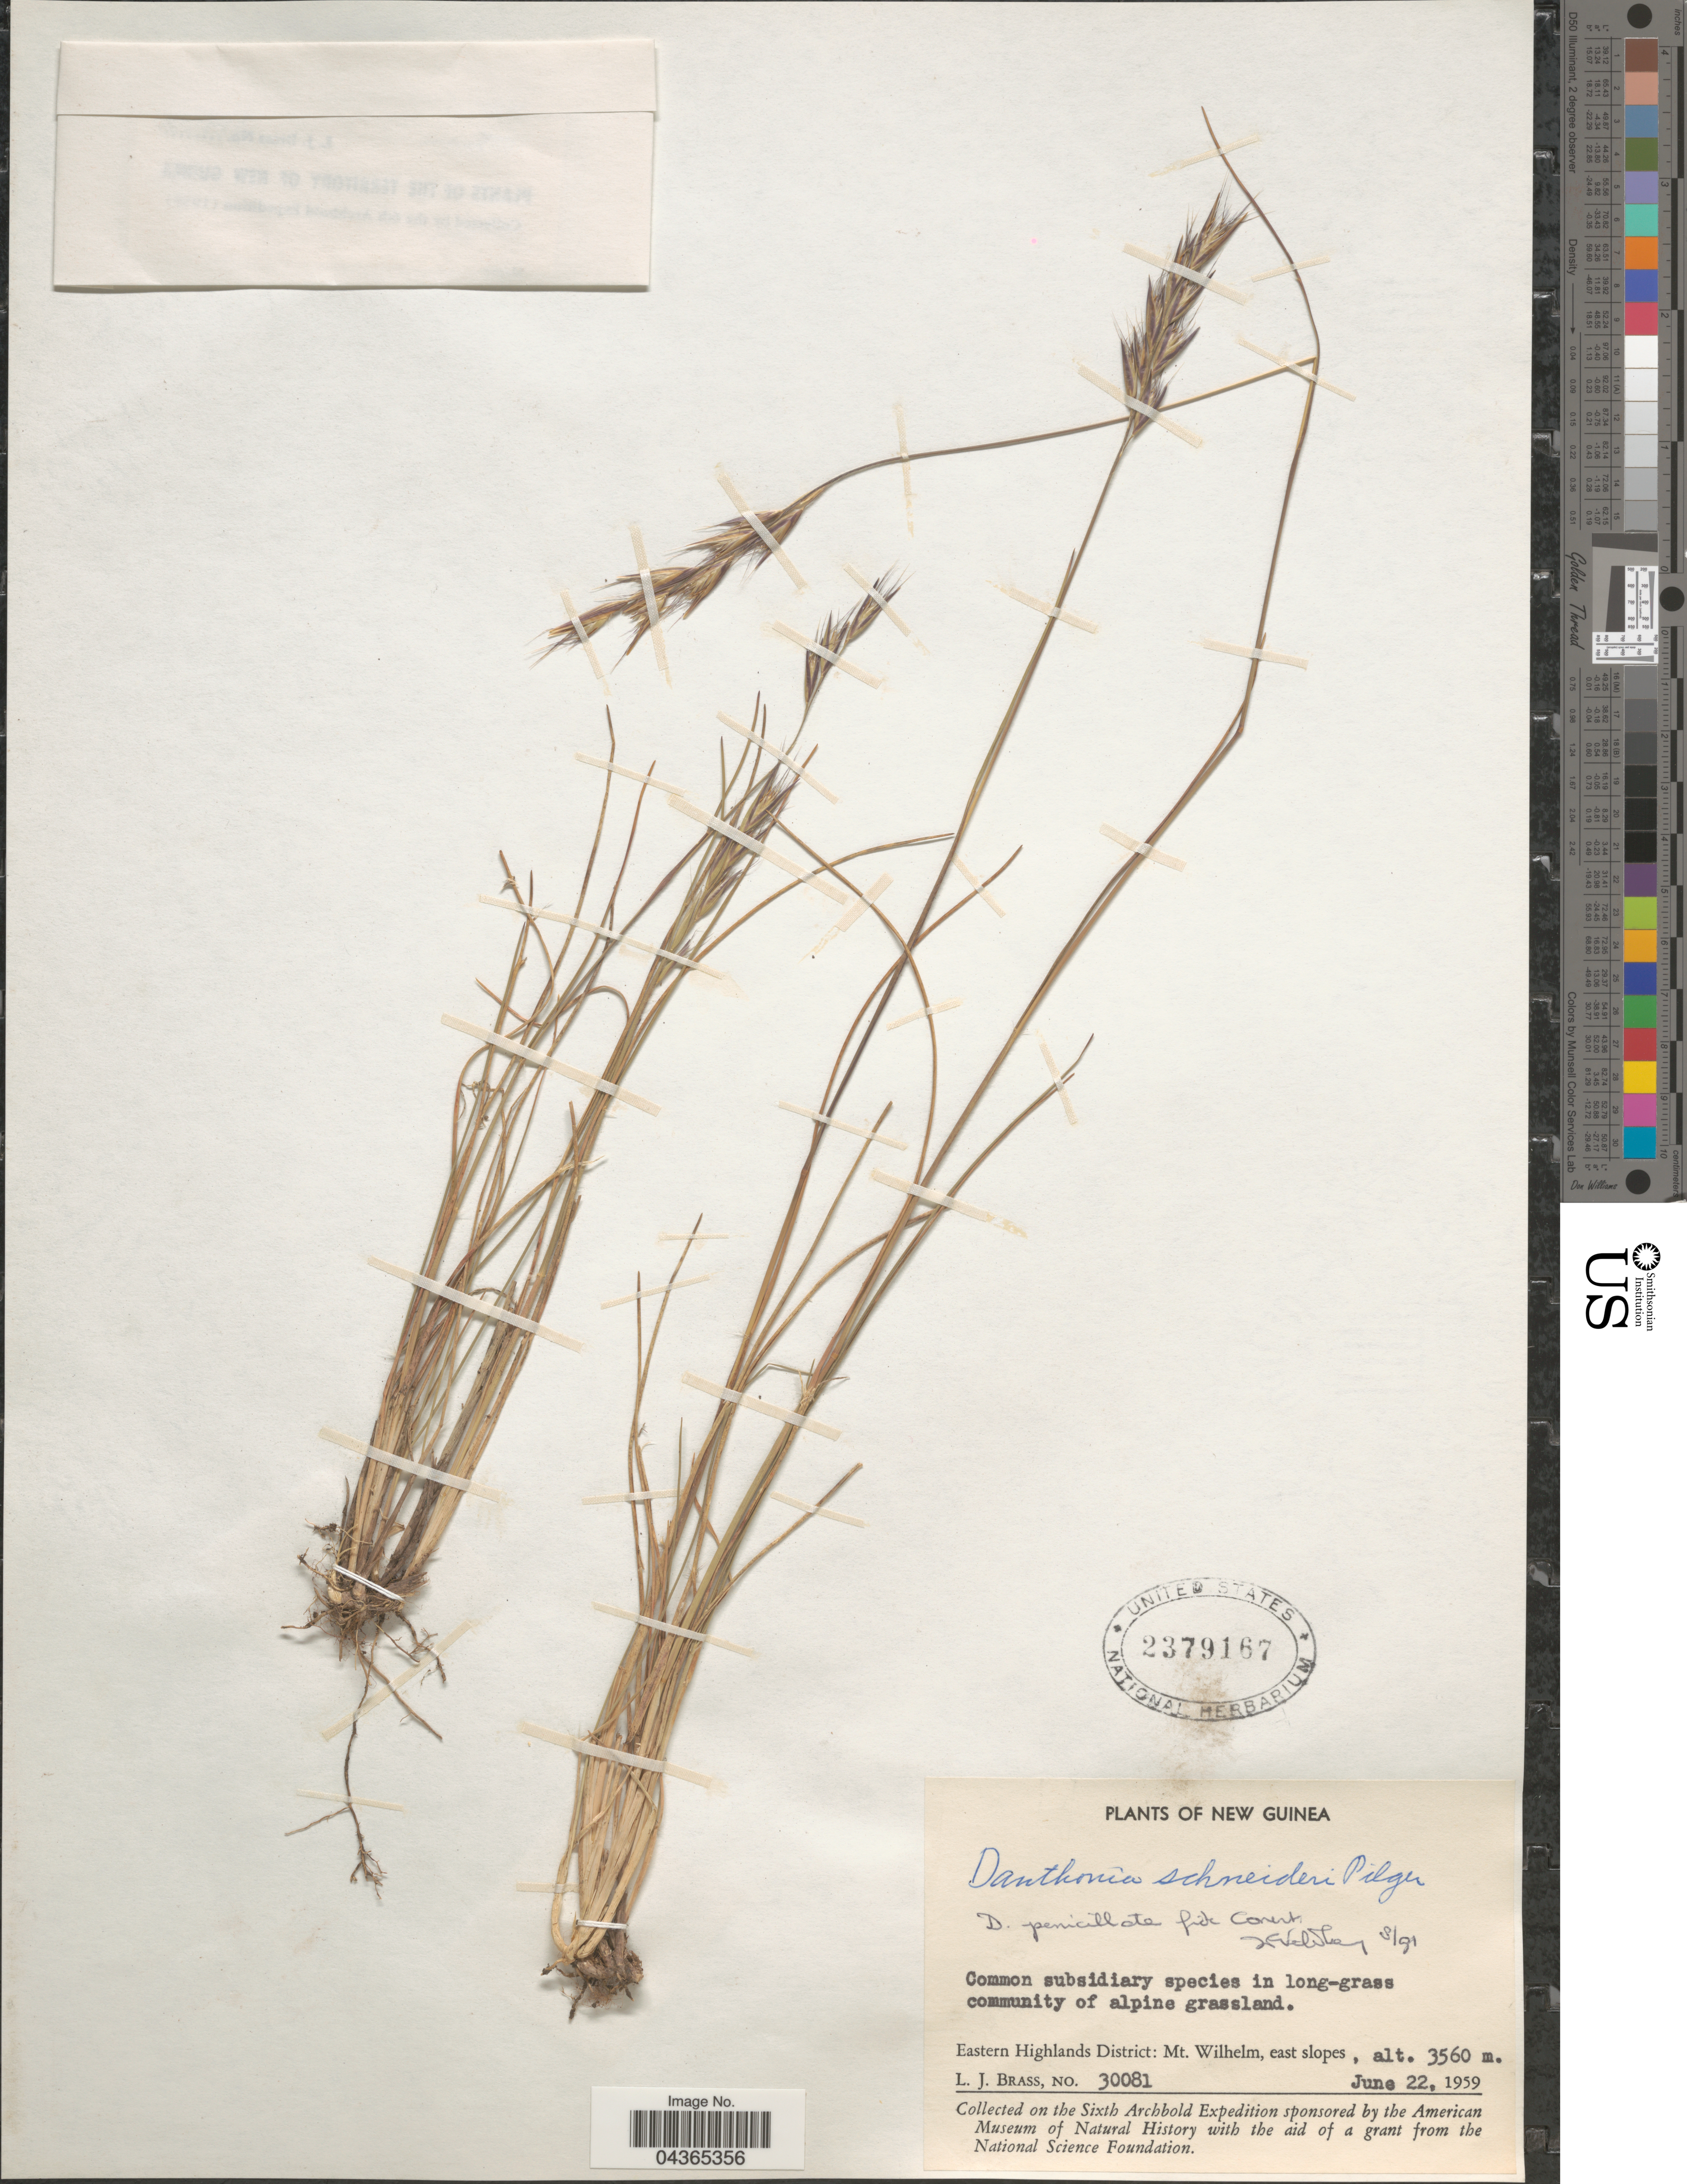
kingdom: Plantae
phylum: Tracheophyta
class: Liliopsida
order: Poales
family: Poaceae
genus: Rytidosperma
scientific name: Rytidosperma penicillatum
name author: (Labill.) Connor & Edgar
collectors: L. J. Brass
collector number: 30081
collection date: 1959-06-22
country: Papua New Guinea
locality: New Guinea. Eastern Highlands District: Mt. Wilhelm, east slopes. Sixth Archbold Expedition.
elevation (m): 3560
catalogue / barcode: US 2379167